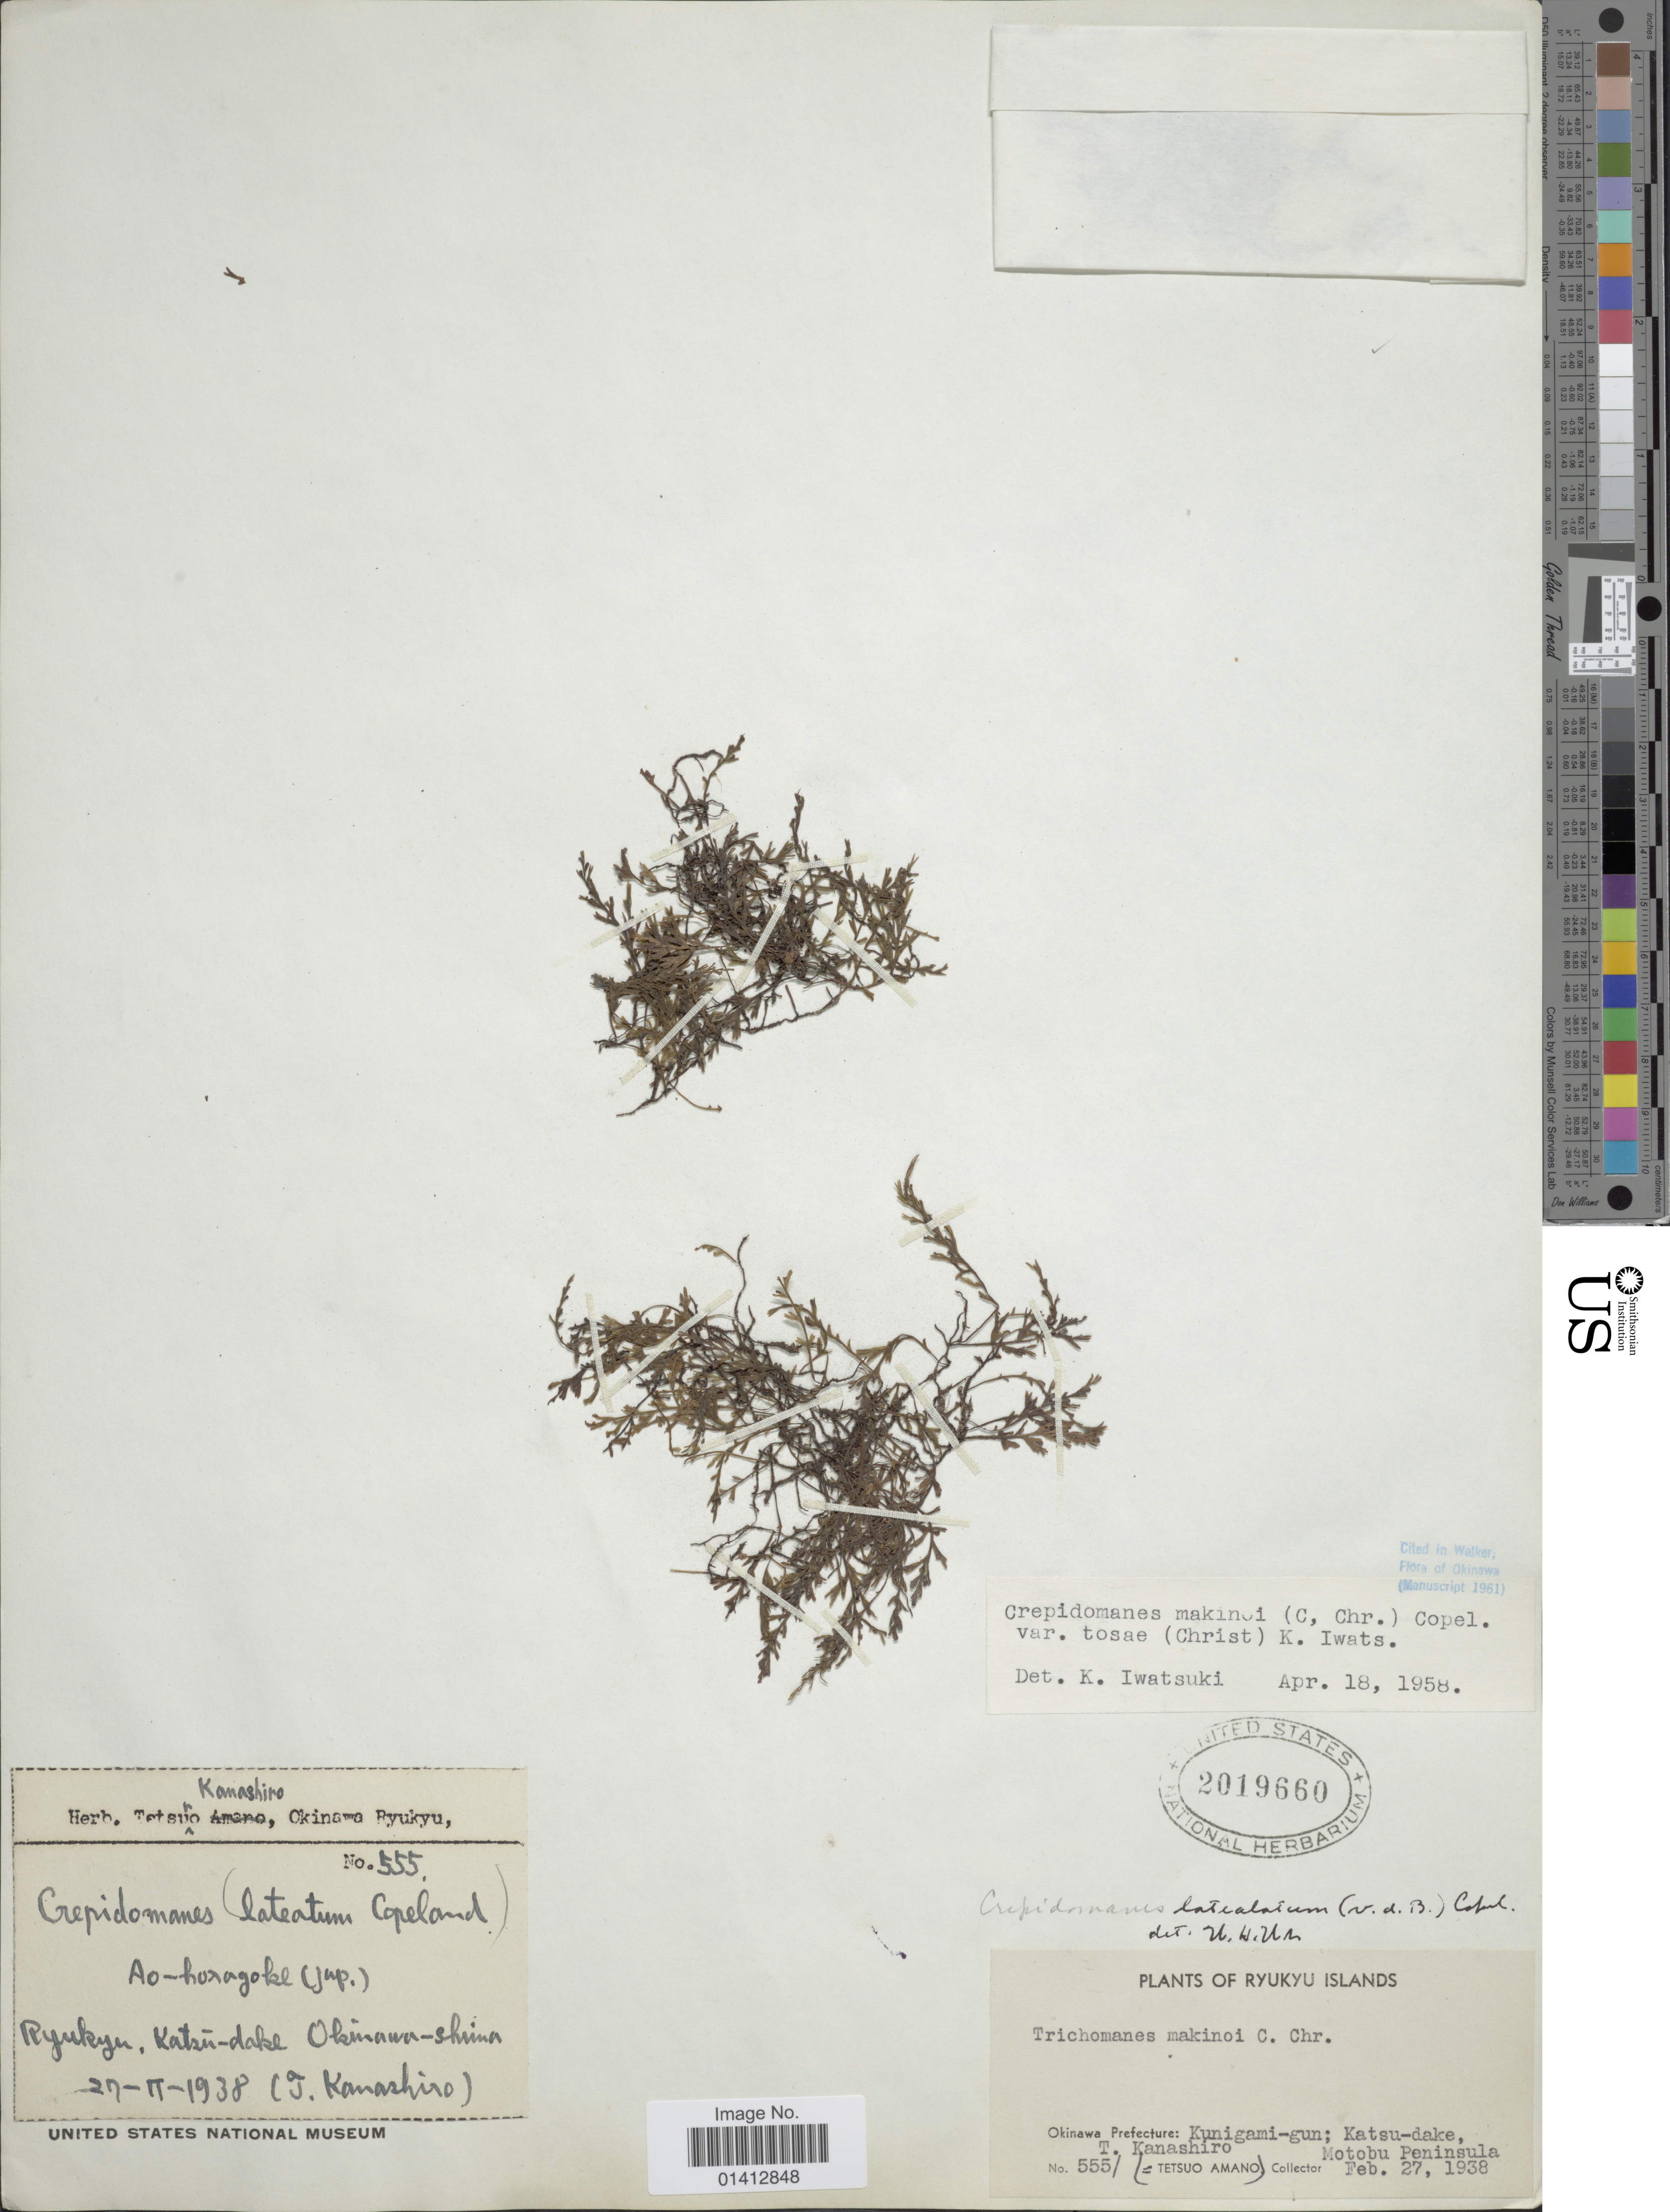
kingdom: Plantae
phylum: Tracheophyta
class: Polypodiopsida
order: Hymenophyllales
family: Hymenophyllaceae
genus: Crepidomanes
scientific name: Crepidomanes makinoi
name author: (C. Chr.) Copel.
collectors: T. Kanashiro & T. Amano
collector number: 5551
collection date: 1938-02-27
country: Japan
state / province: Okinawa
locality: Ryukyu Islands, Okinawa Prefectur: Kunigami-gun; Katsu-dake, Motobu Peninsula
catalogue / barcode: US 2019660